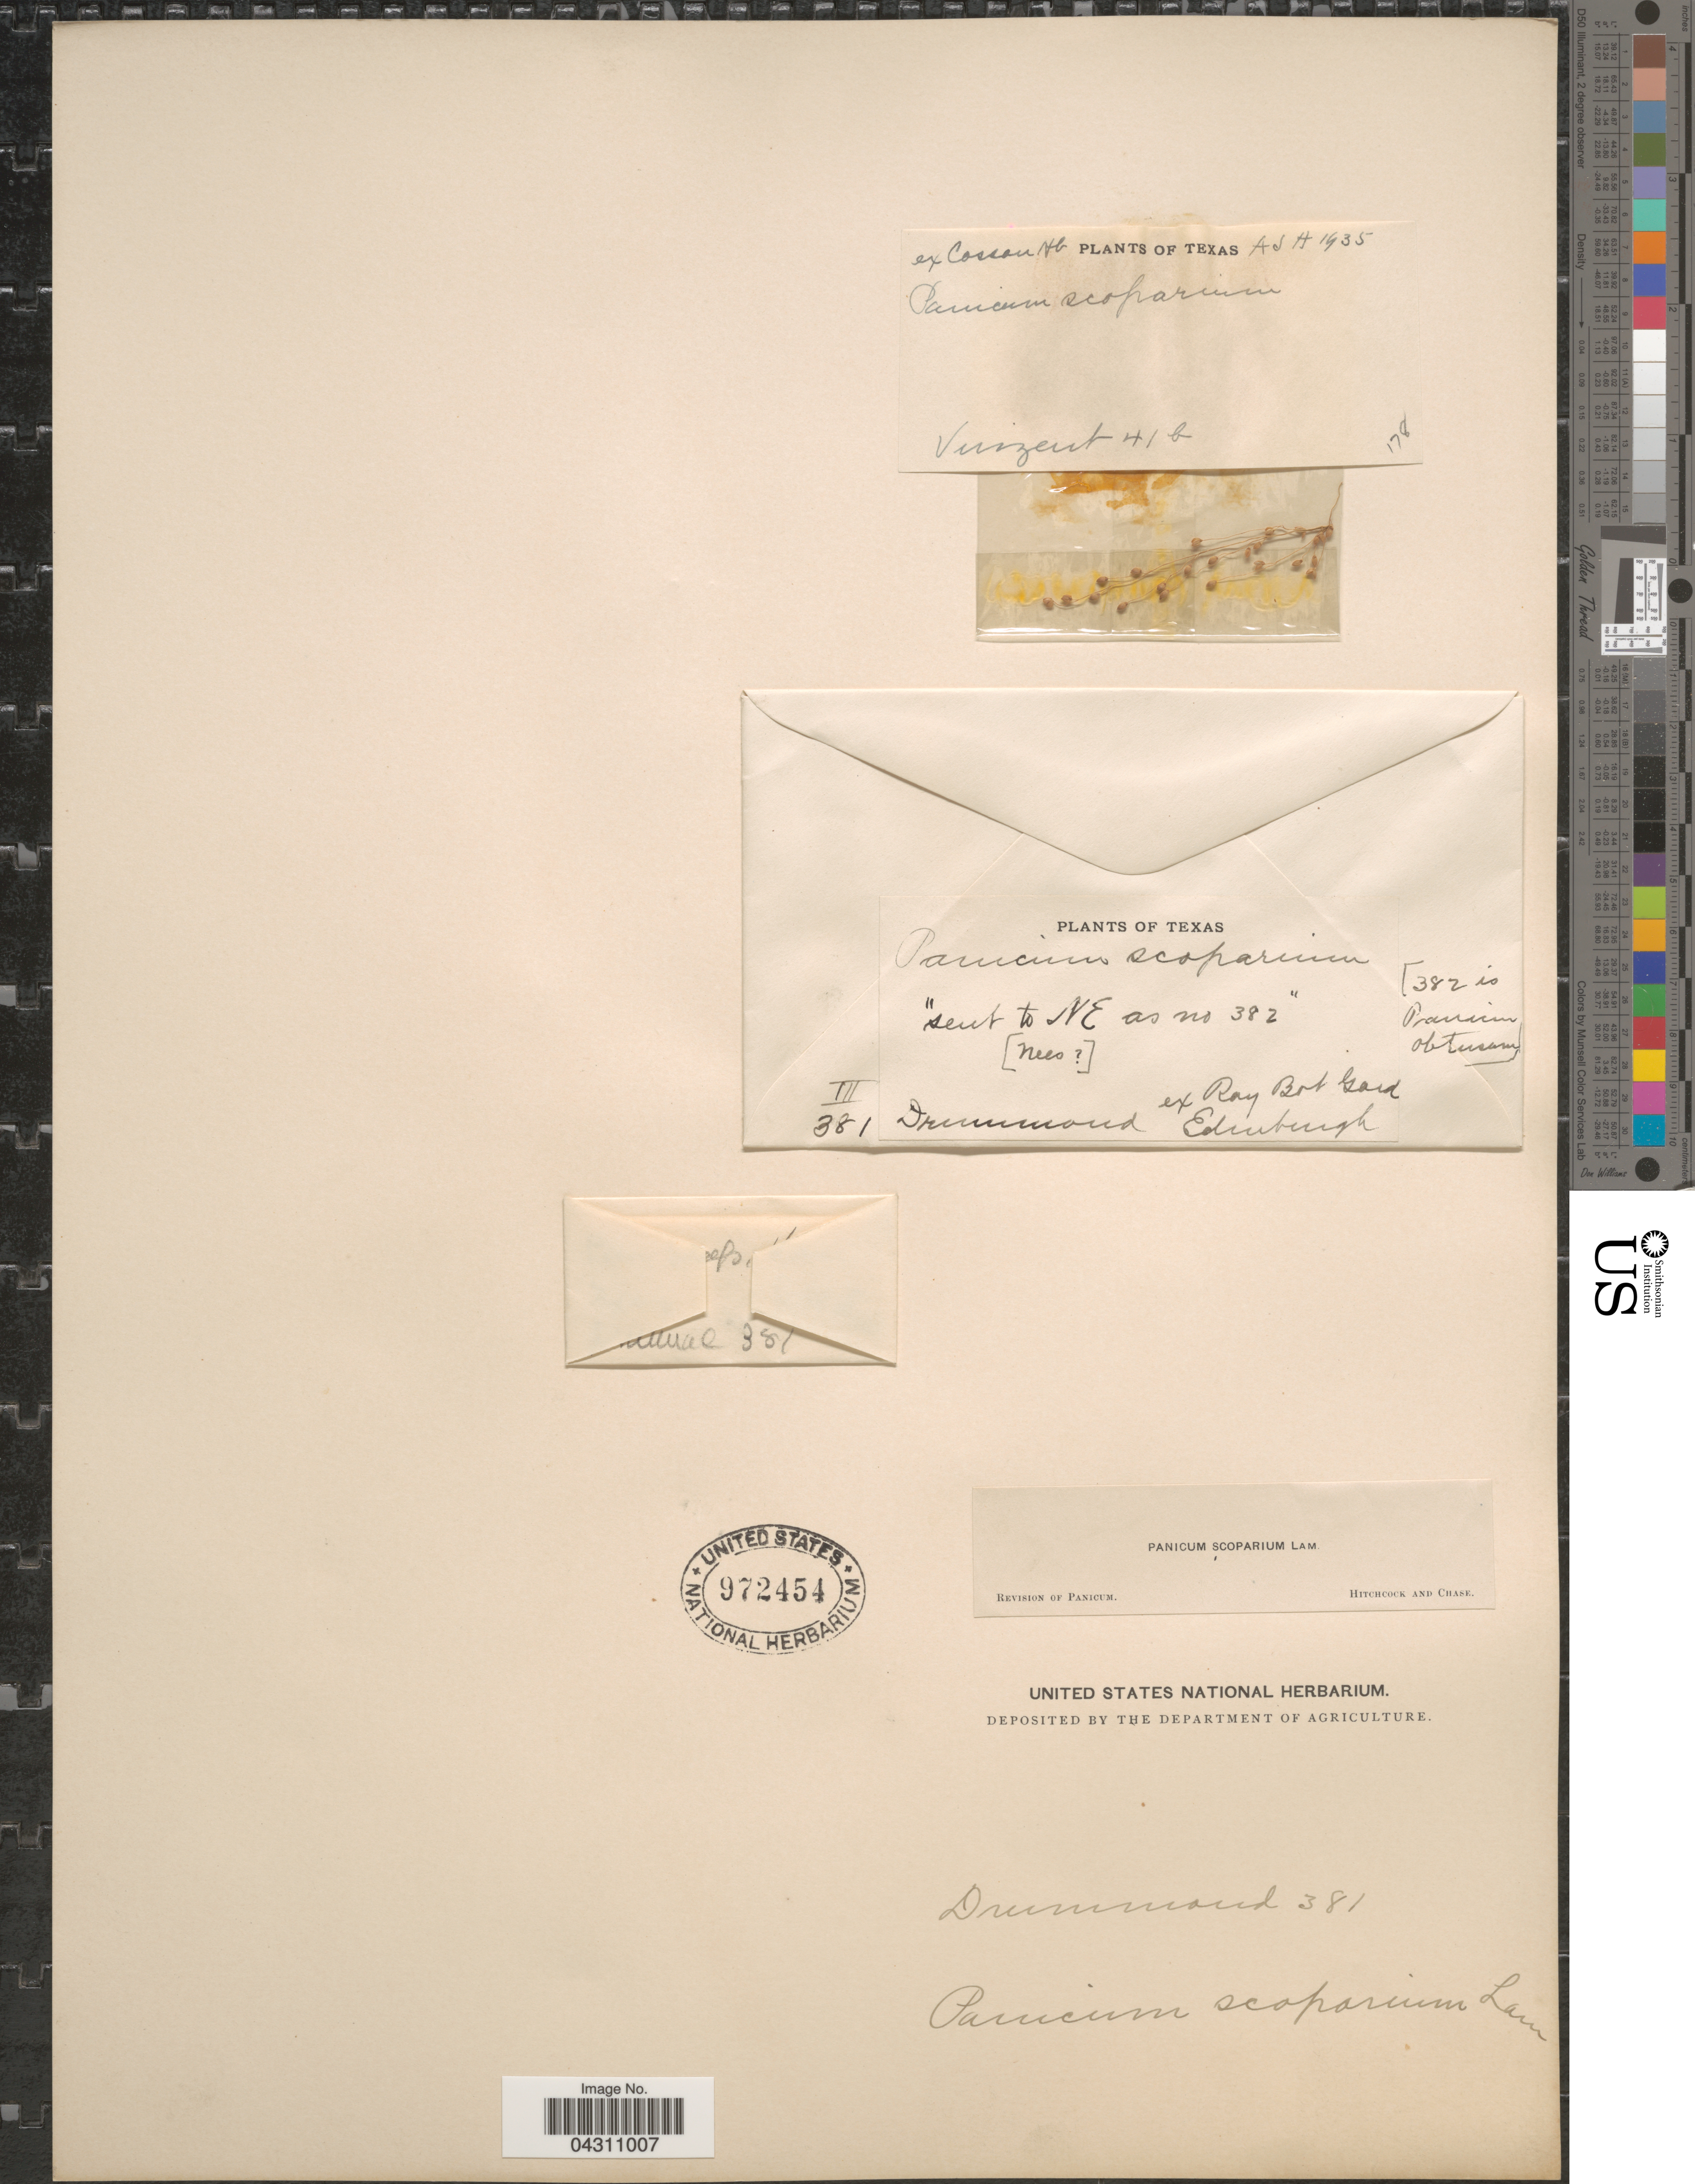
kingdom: Plantae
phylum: Tracheophyta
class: Liliopsida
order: Poales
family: Poaceae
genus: Dichanthelium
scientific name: Dichanthelium scoparium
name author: (Lam.) Gould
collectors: -. Vinzent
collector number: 41b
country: United States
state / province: Texas